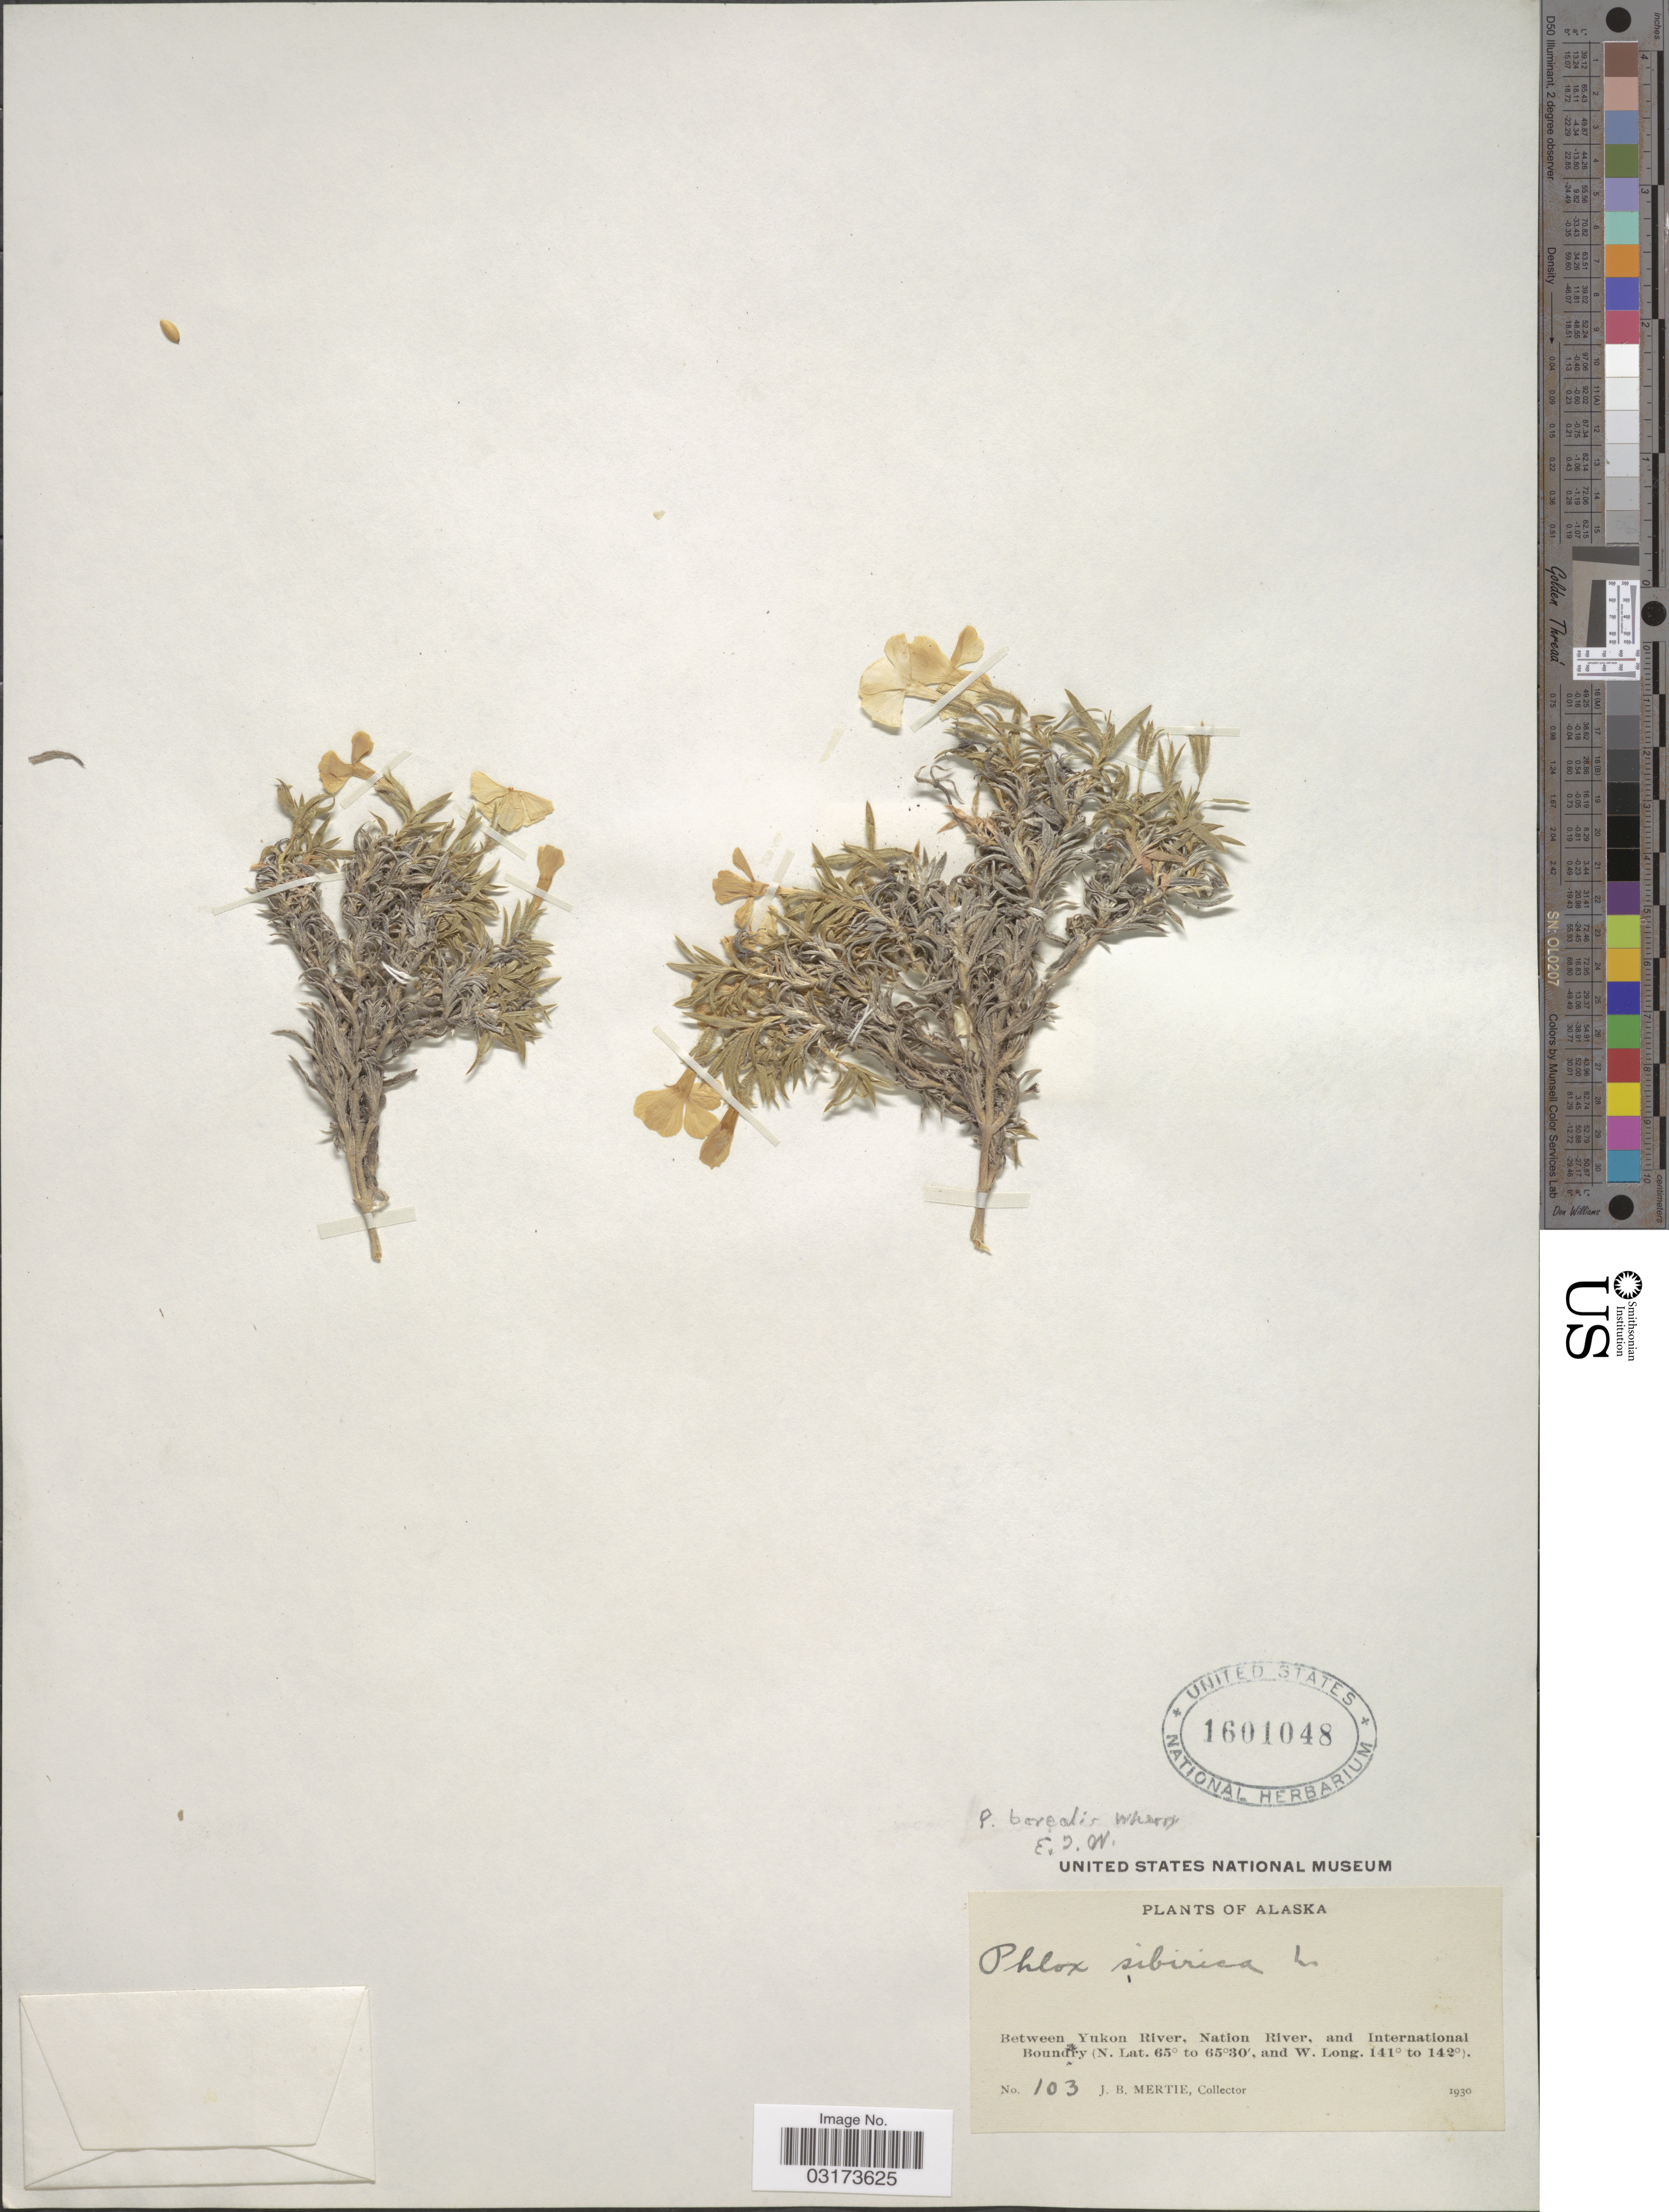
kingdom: Plantae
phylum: Tracheophyta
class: Magnoliopsida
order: Ericales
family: Polemoniaceae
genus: Phlox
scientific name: Phlox alaskensis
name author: Jordal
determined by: Mayfield, M. H.; Ferguson, C. J.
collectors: J. Mertie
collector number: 103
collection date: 1930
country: United States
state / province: Alaska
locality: Between Yukon River, Nation River, and International Boundary.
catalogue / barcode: US 1601048